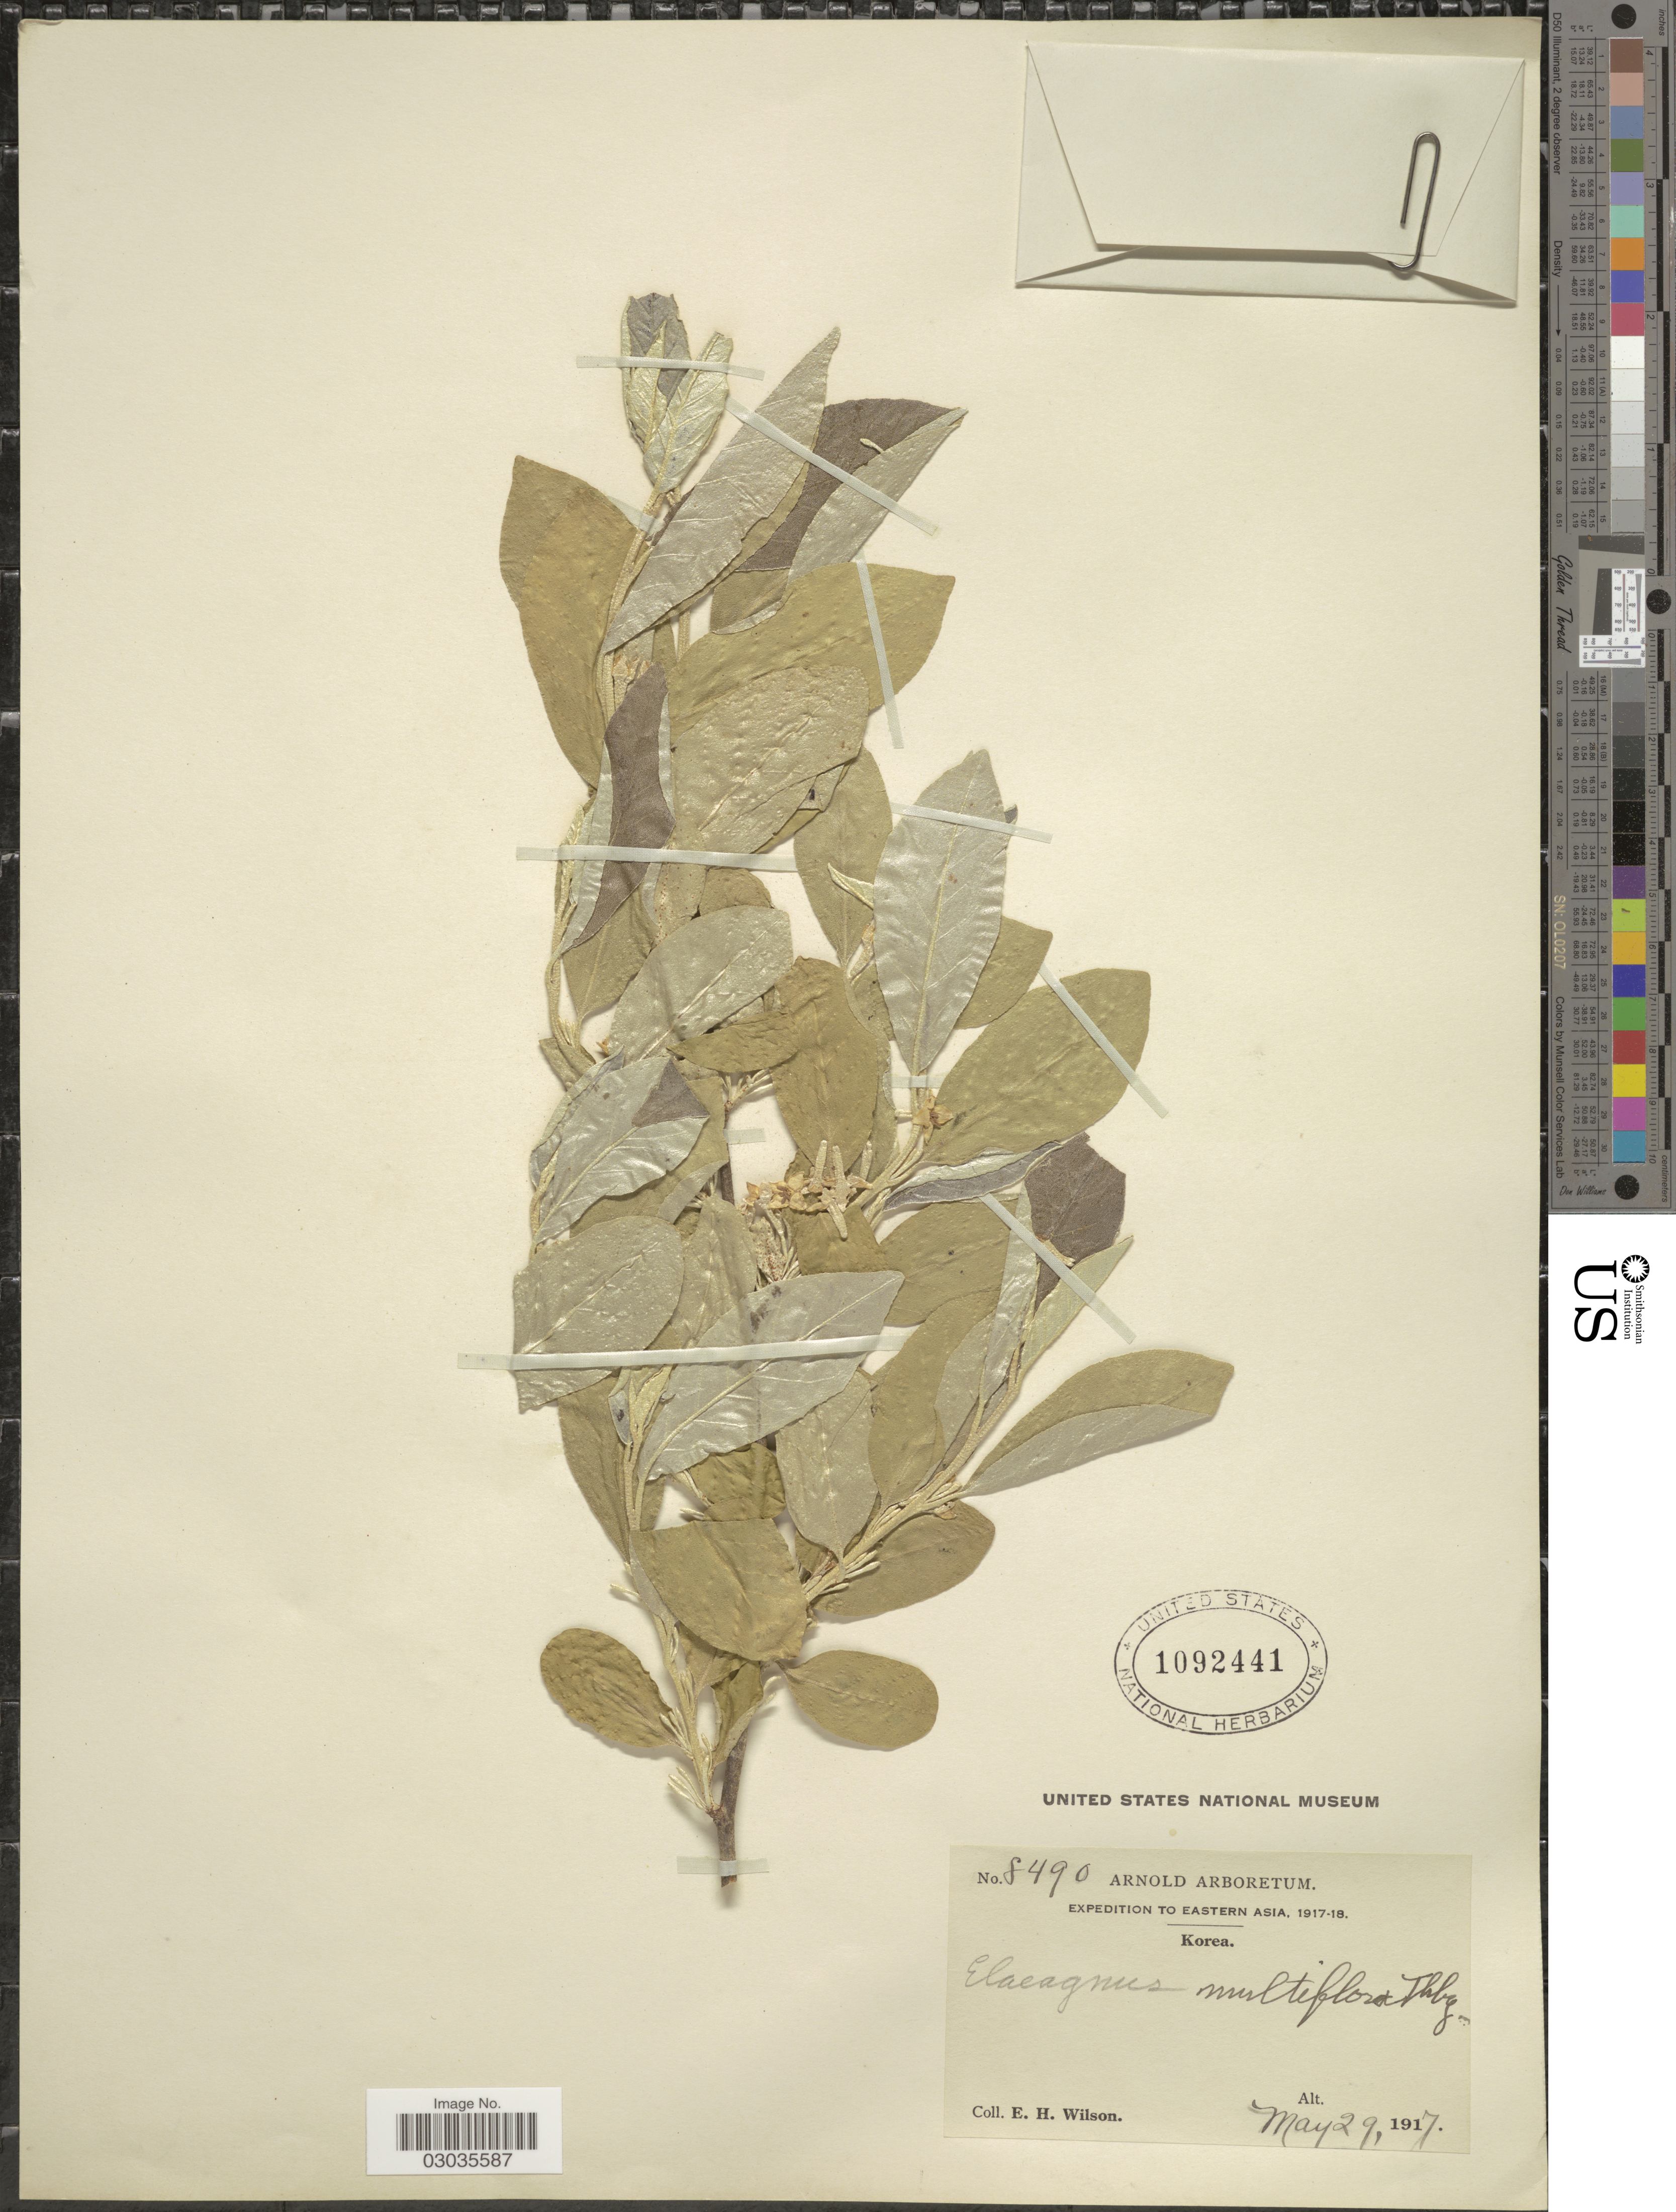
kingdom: Plantae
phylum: Tracheophyta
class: Magnoliopsida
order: Rosales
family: Elaeagnaceae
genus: Elaeagnus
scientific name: Elaeagnus multiflora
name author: Thunb.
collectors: E. Wilson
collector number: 8490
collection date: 1917-05-29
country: North Korea / South Korea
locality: Eastern Asia. Korea.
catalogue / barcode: US 1092441